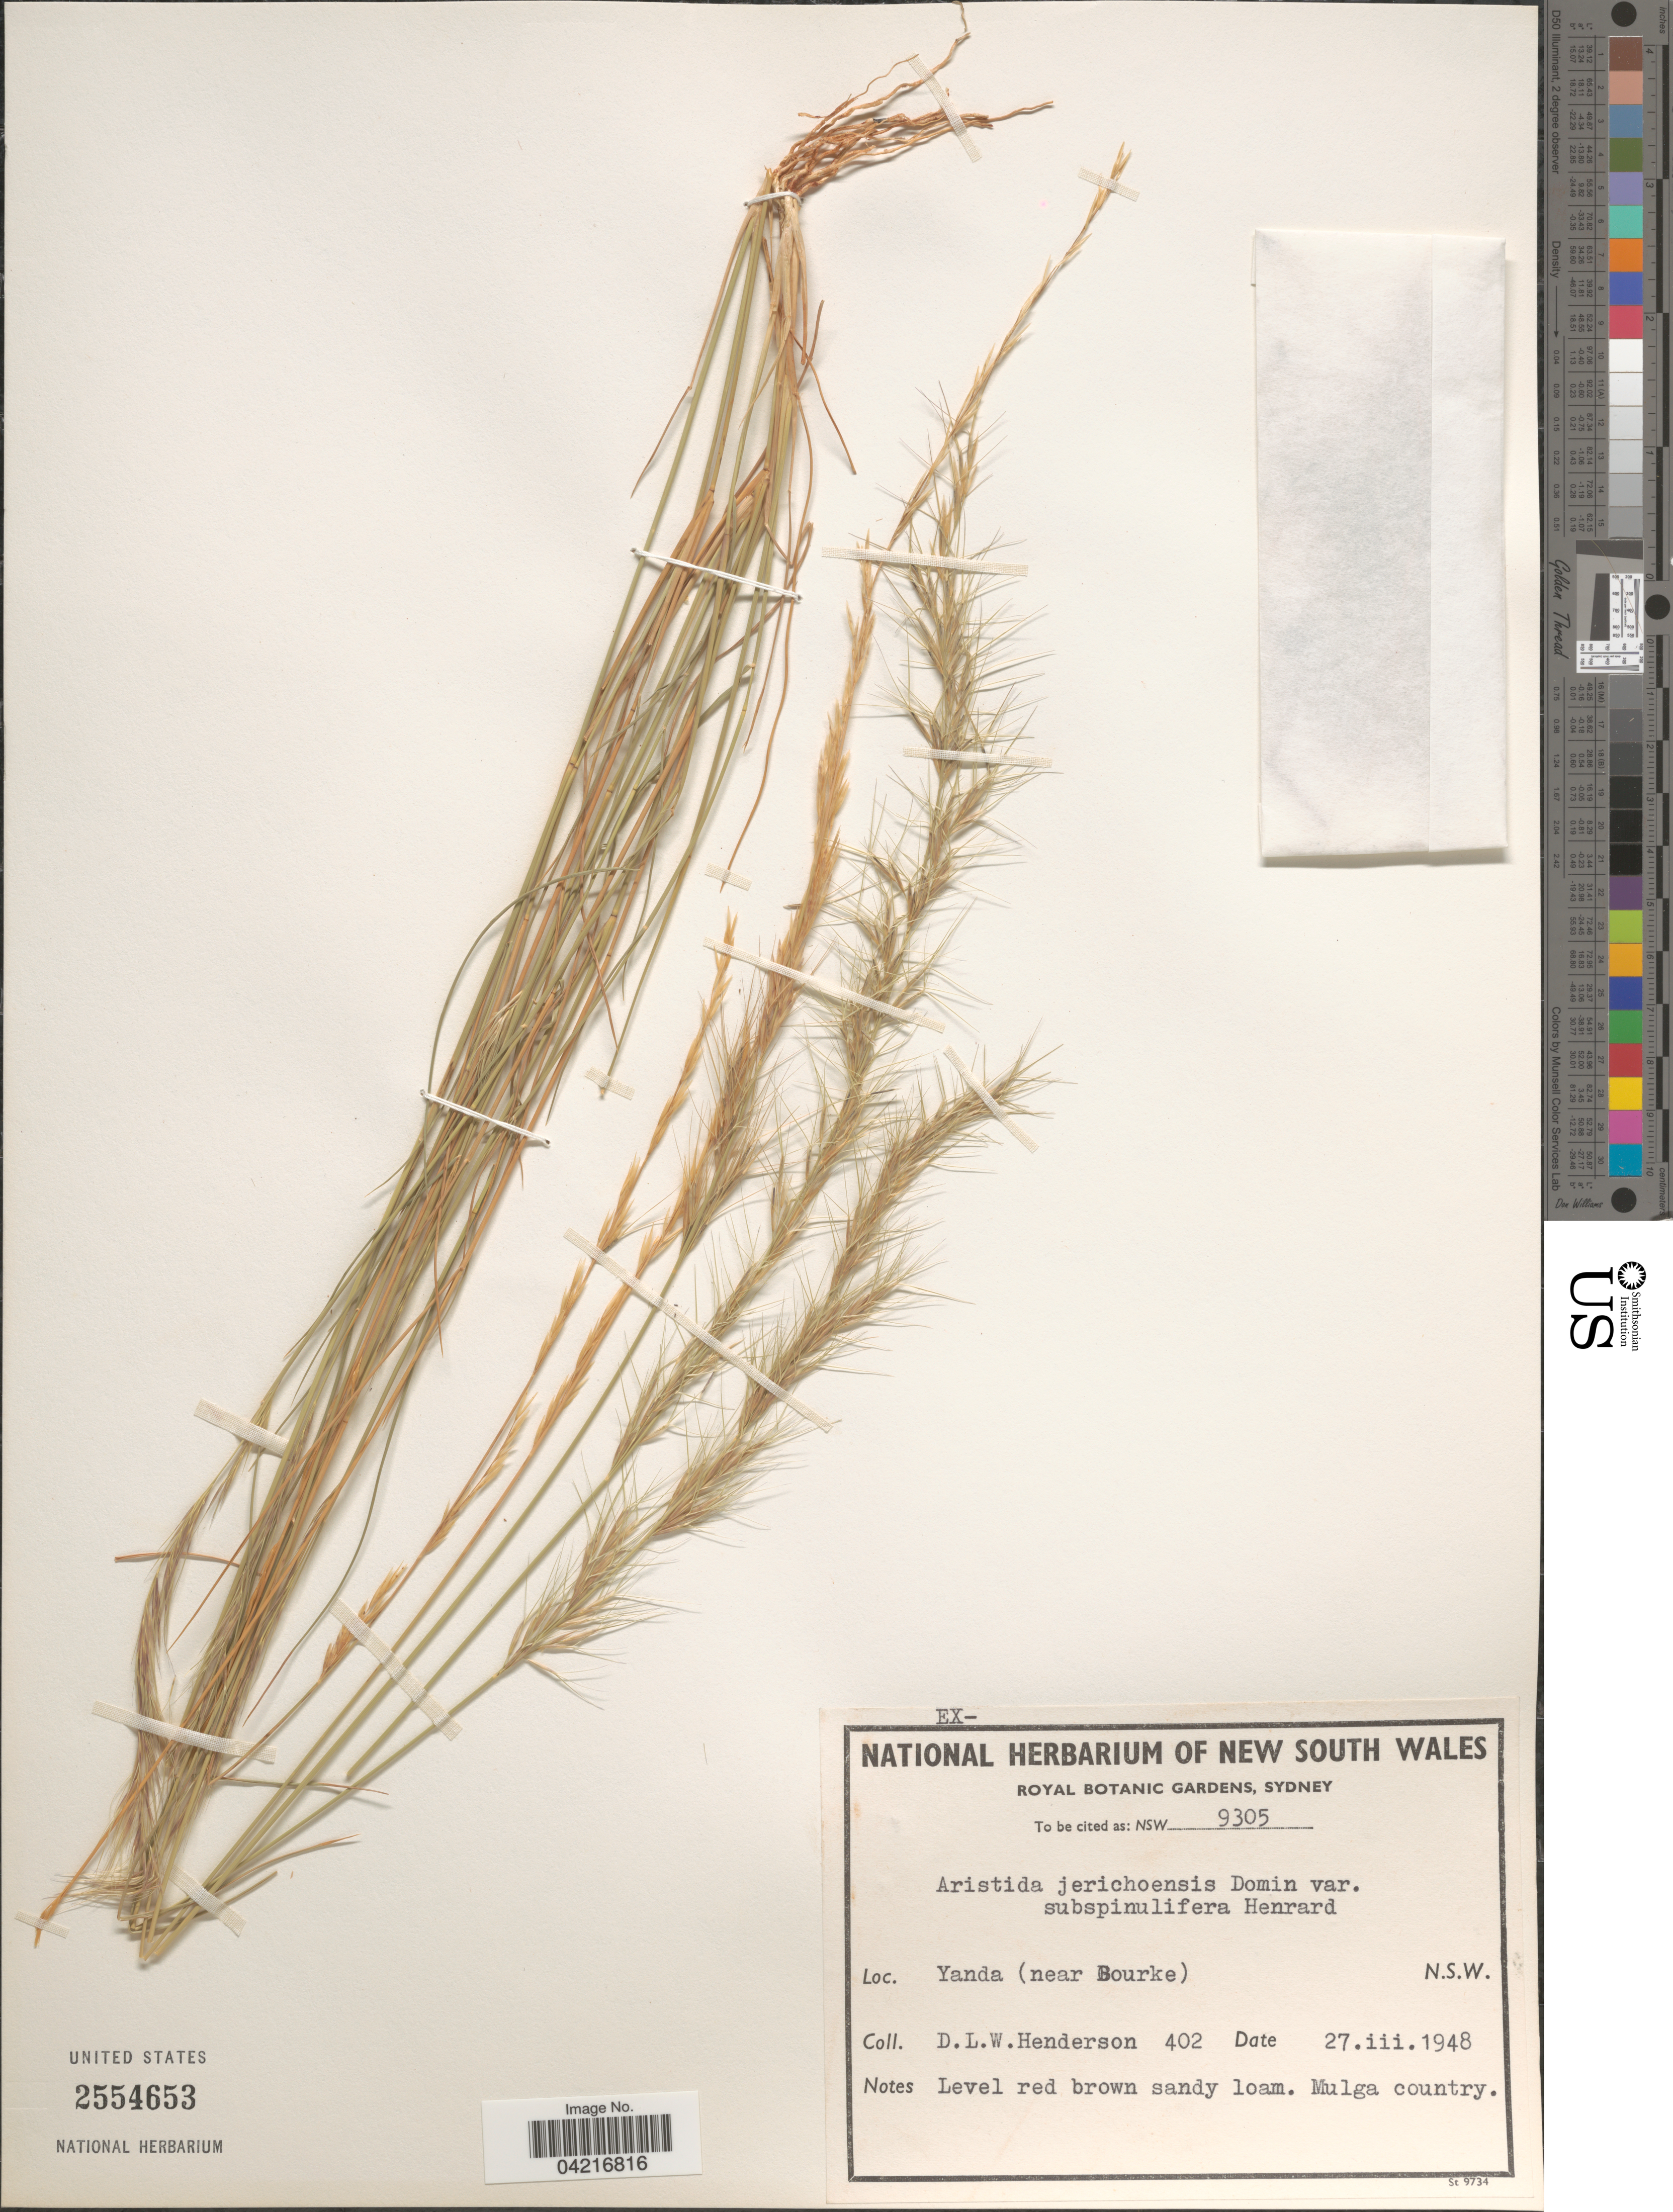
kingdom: Plantae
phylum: Tracheophyta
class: Liliopsida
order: Poales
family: Poaceae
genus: Aristida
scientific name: Aristida jerichoensis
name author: (Domin) Henr.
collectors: D. Henderson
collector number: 402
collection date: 1948-03-27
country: Australia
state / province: New South Wales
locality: Yanda (near Bourke).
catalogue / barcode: US 2554653